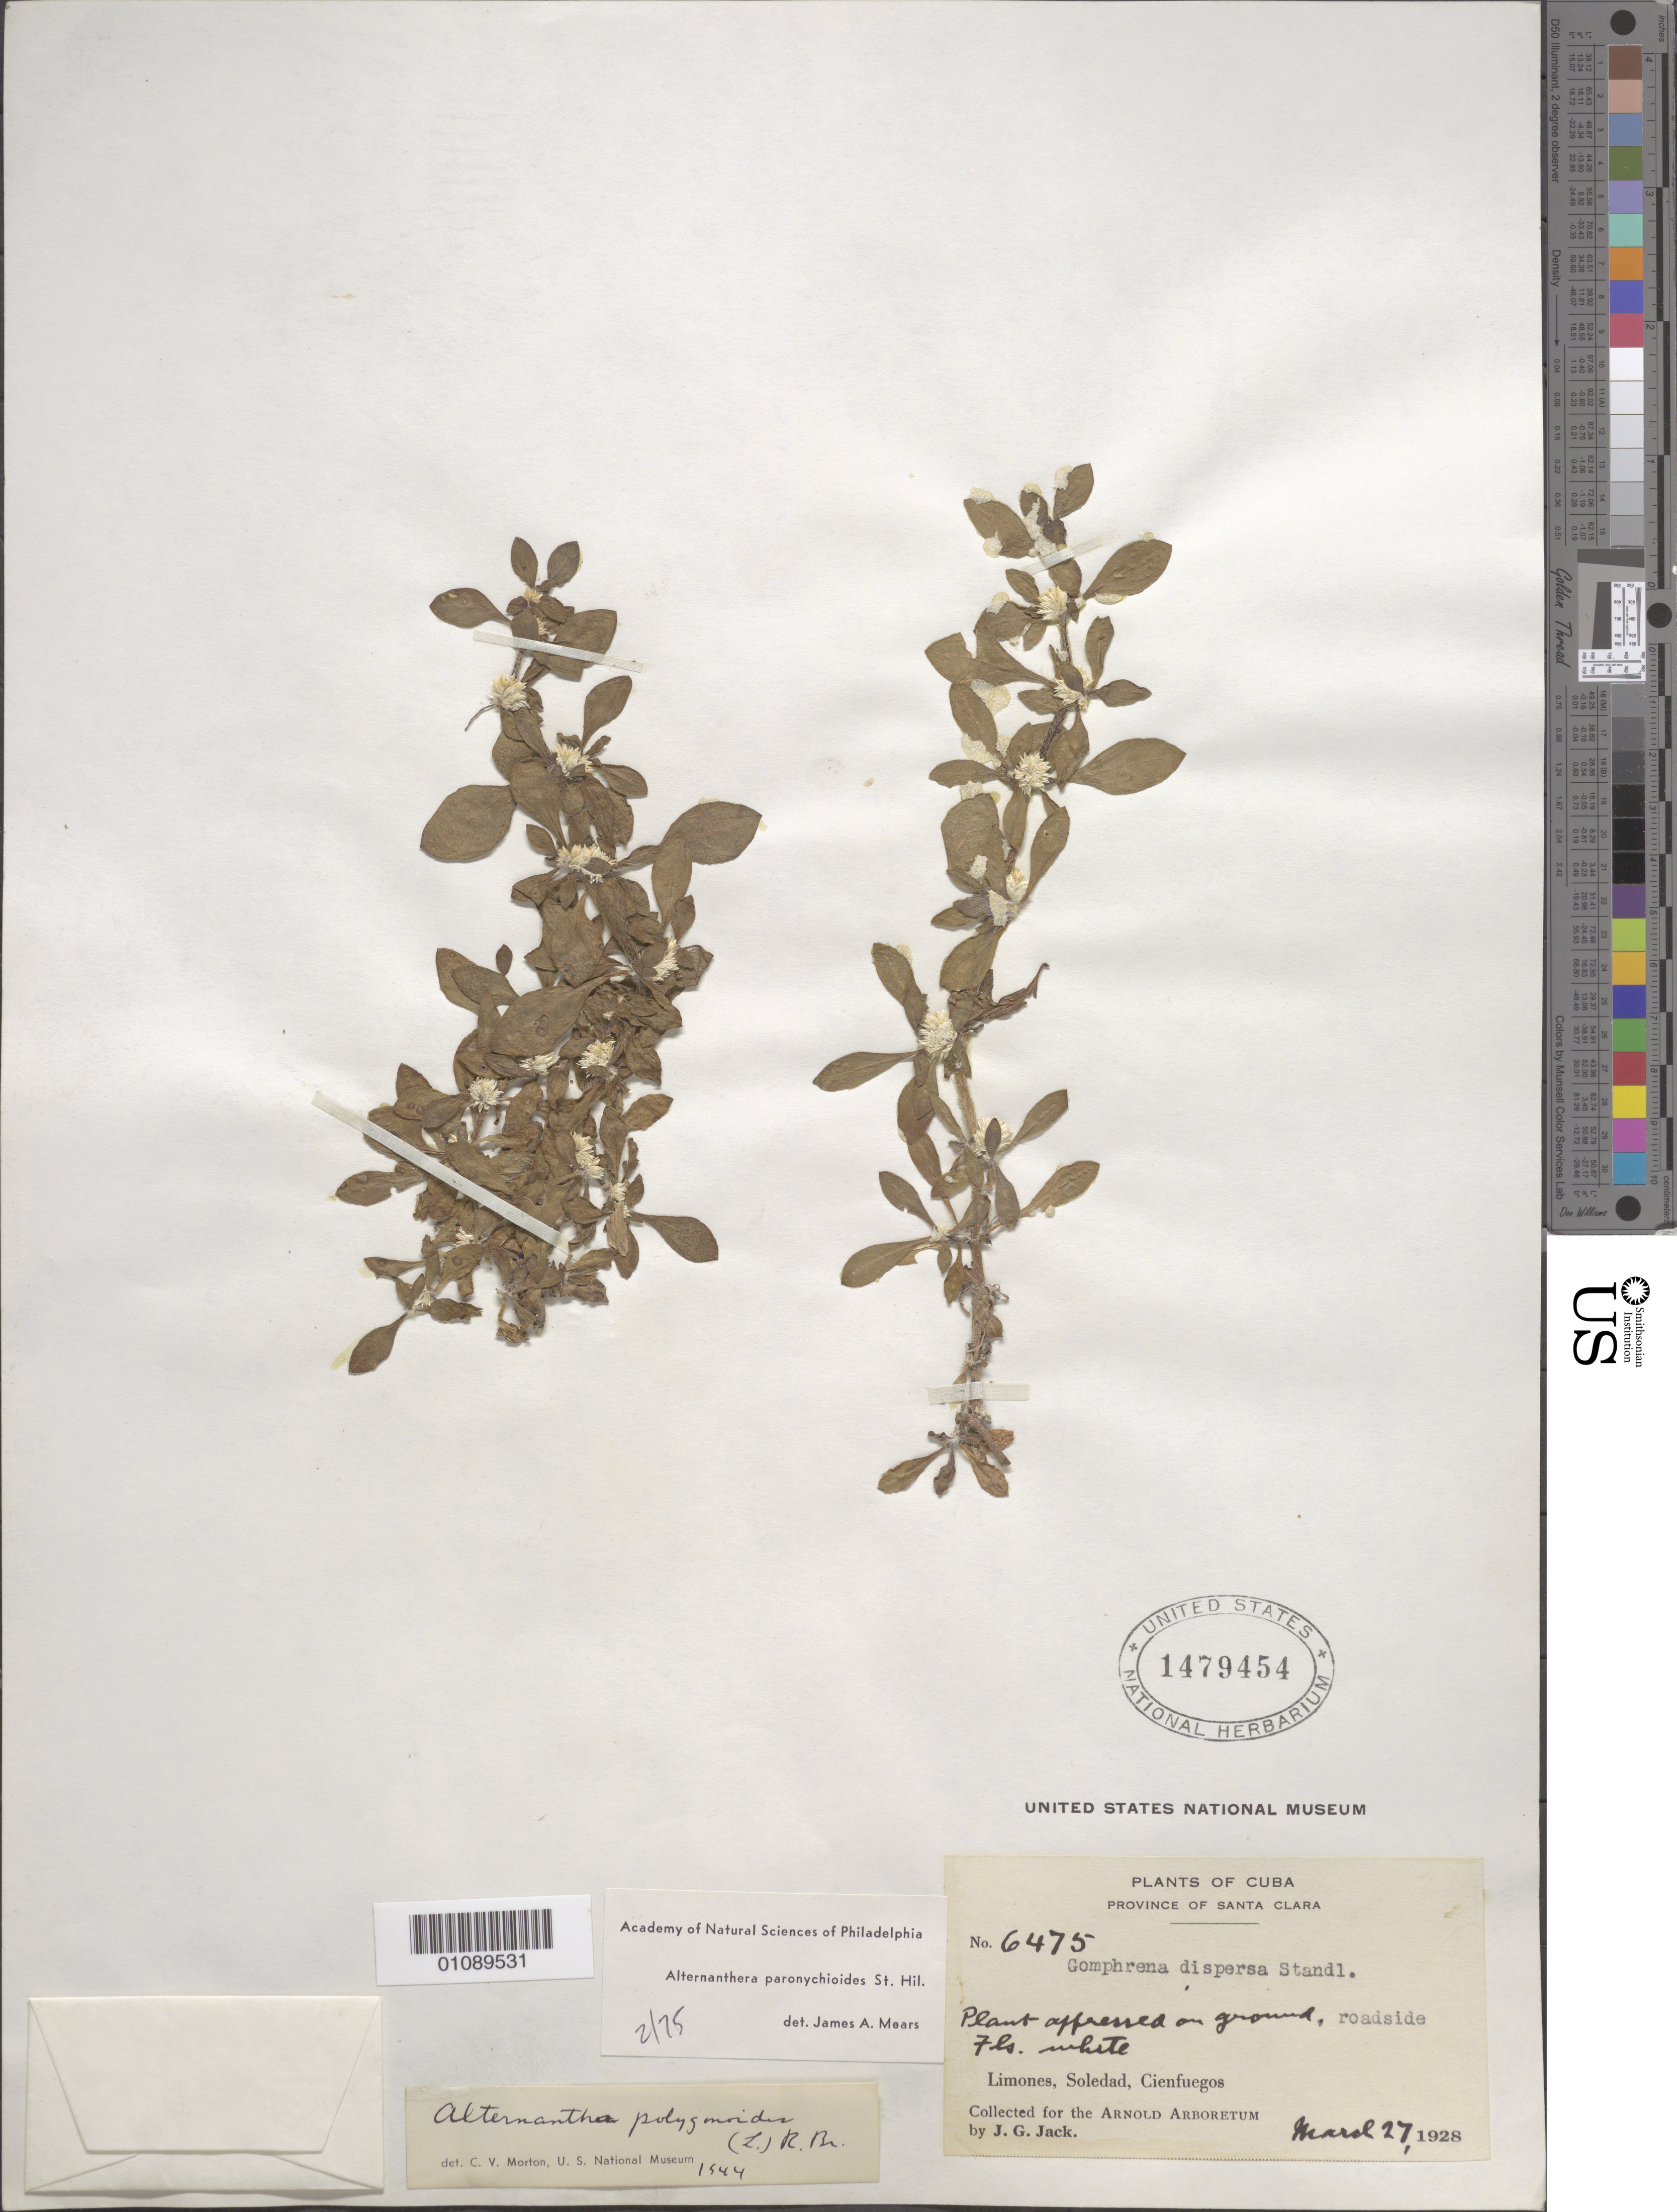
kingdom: Plantae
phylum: Tracheophyta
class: Magnoliopsida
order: Caryophyllales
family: Amaranthaceae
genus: Alternanthera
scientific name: Alternanthera paronychioides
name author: A. St.-Hil.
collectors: J. G. Jack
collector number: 6475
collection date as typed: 27 Mar 1928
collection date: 1928-03-27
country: Cuba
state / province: Cienfuegos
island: Cuba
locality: Province of Santa Clara, Cienfuegos, Soledad, Limones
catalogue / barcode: US 1479454